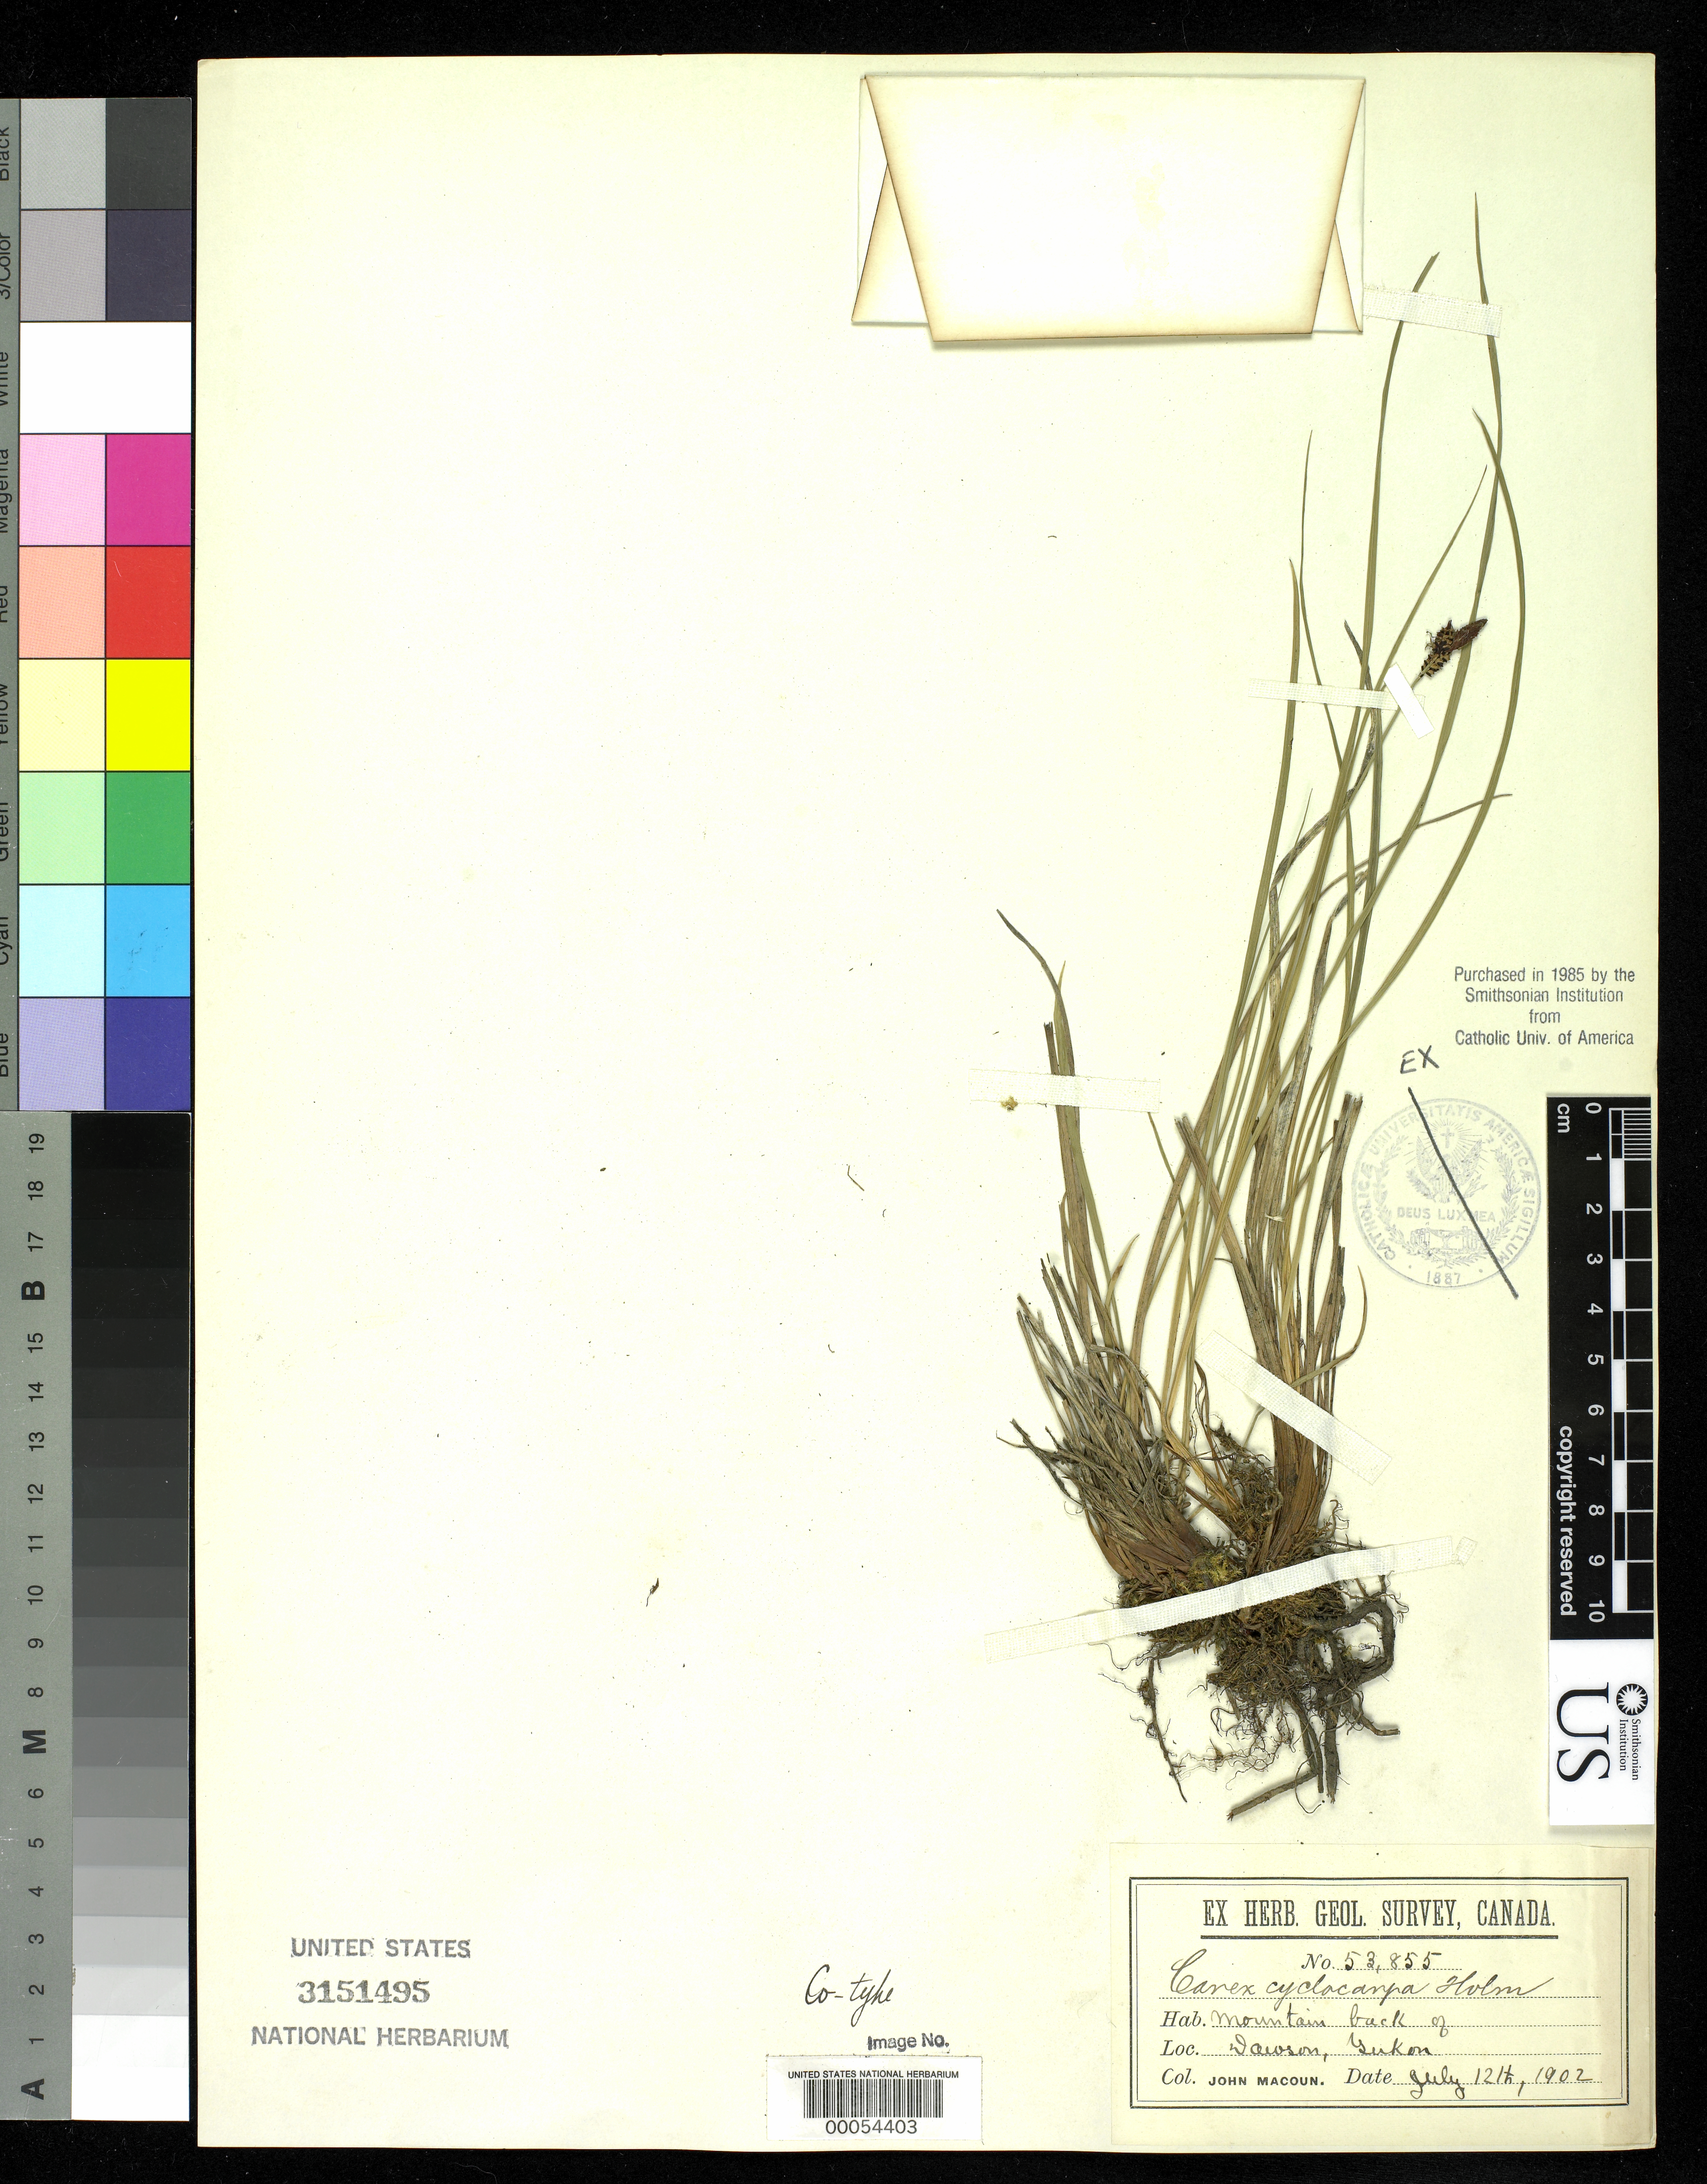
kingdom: Plantae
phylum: Tracheophyta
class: Liliopsida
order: Poales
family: Cyperaceae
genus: Carex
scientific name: Carex cyclocarpa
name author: Holm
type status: Isosyntype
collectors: J. Macoun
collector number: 53855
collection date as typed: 12 Jul 1902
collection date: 1902-07-12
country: Canada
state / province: Yukon Territory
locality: W Dawson, mountains back of Dawson, Hunter Creek.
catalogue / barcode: US 3151495